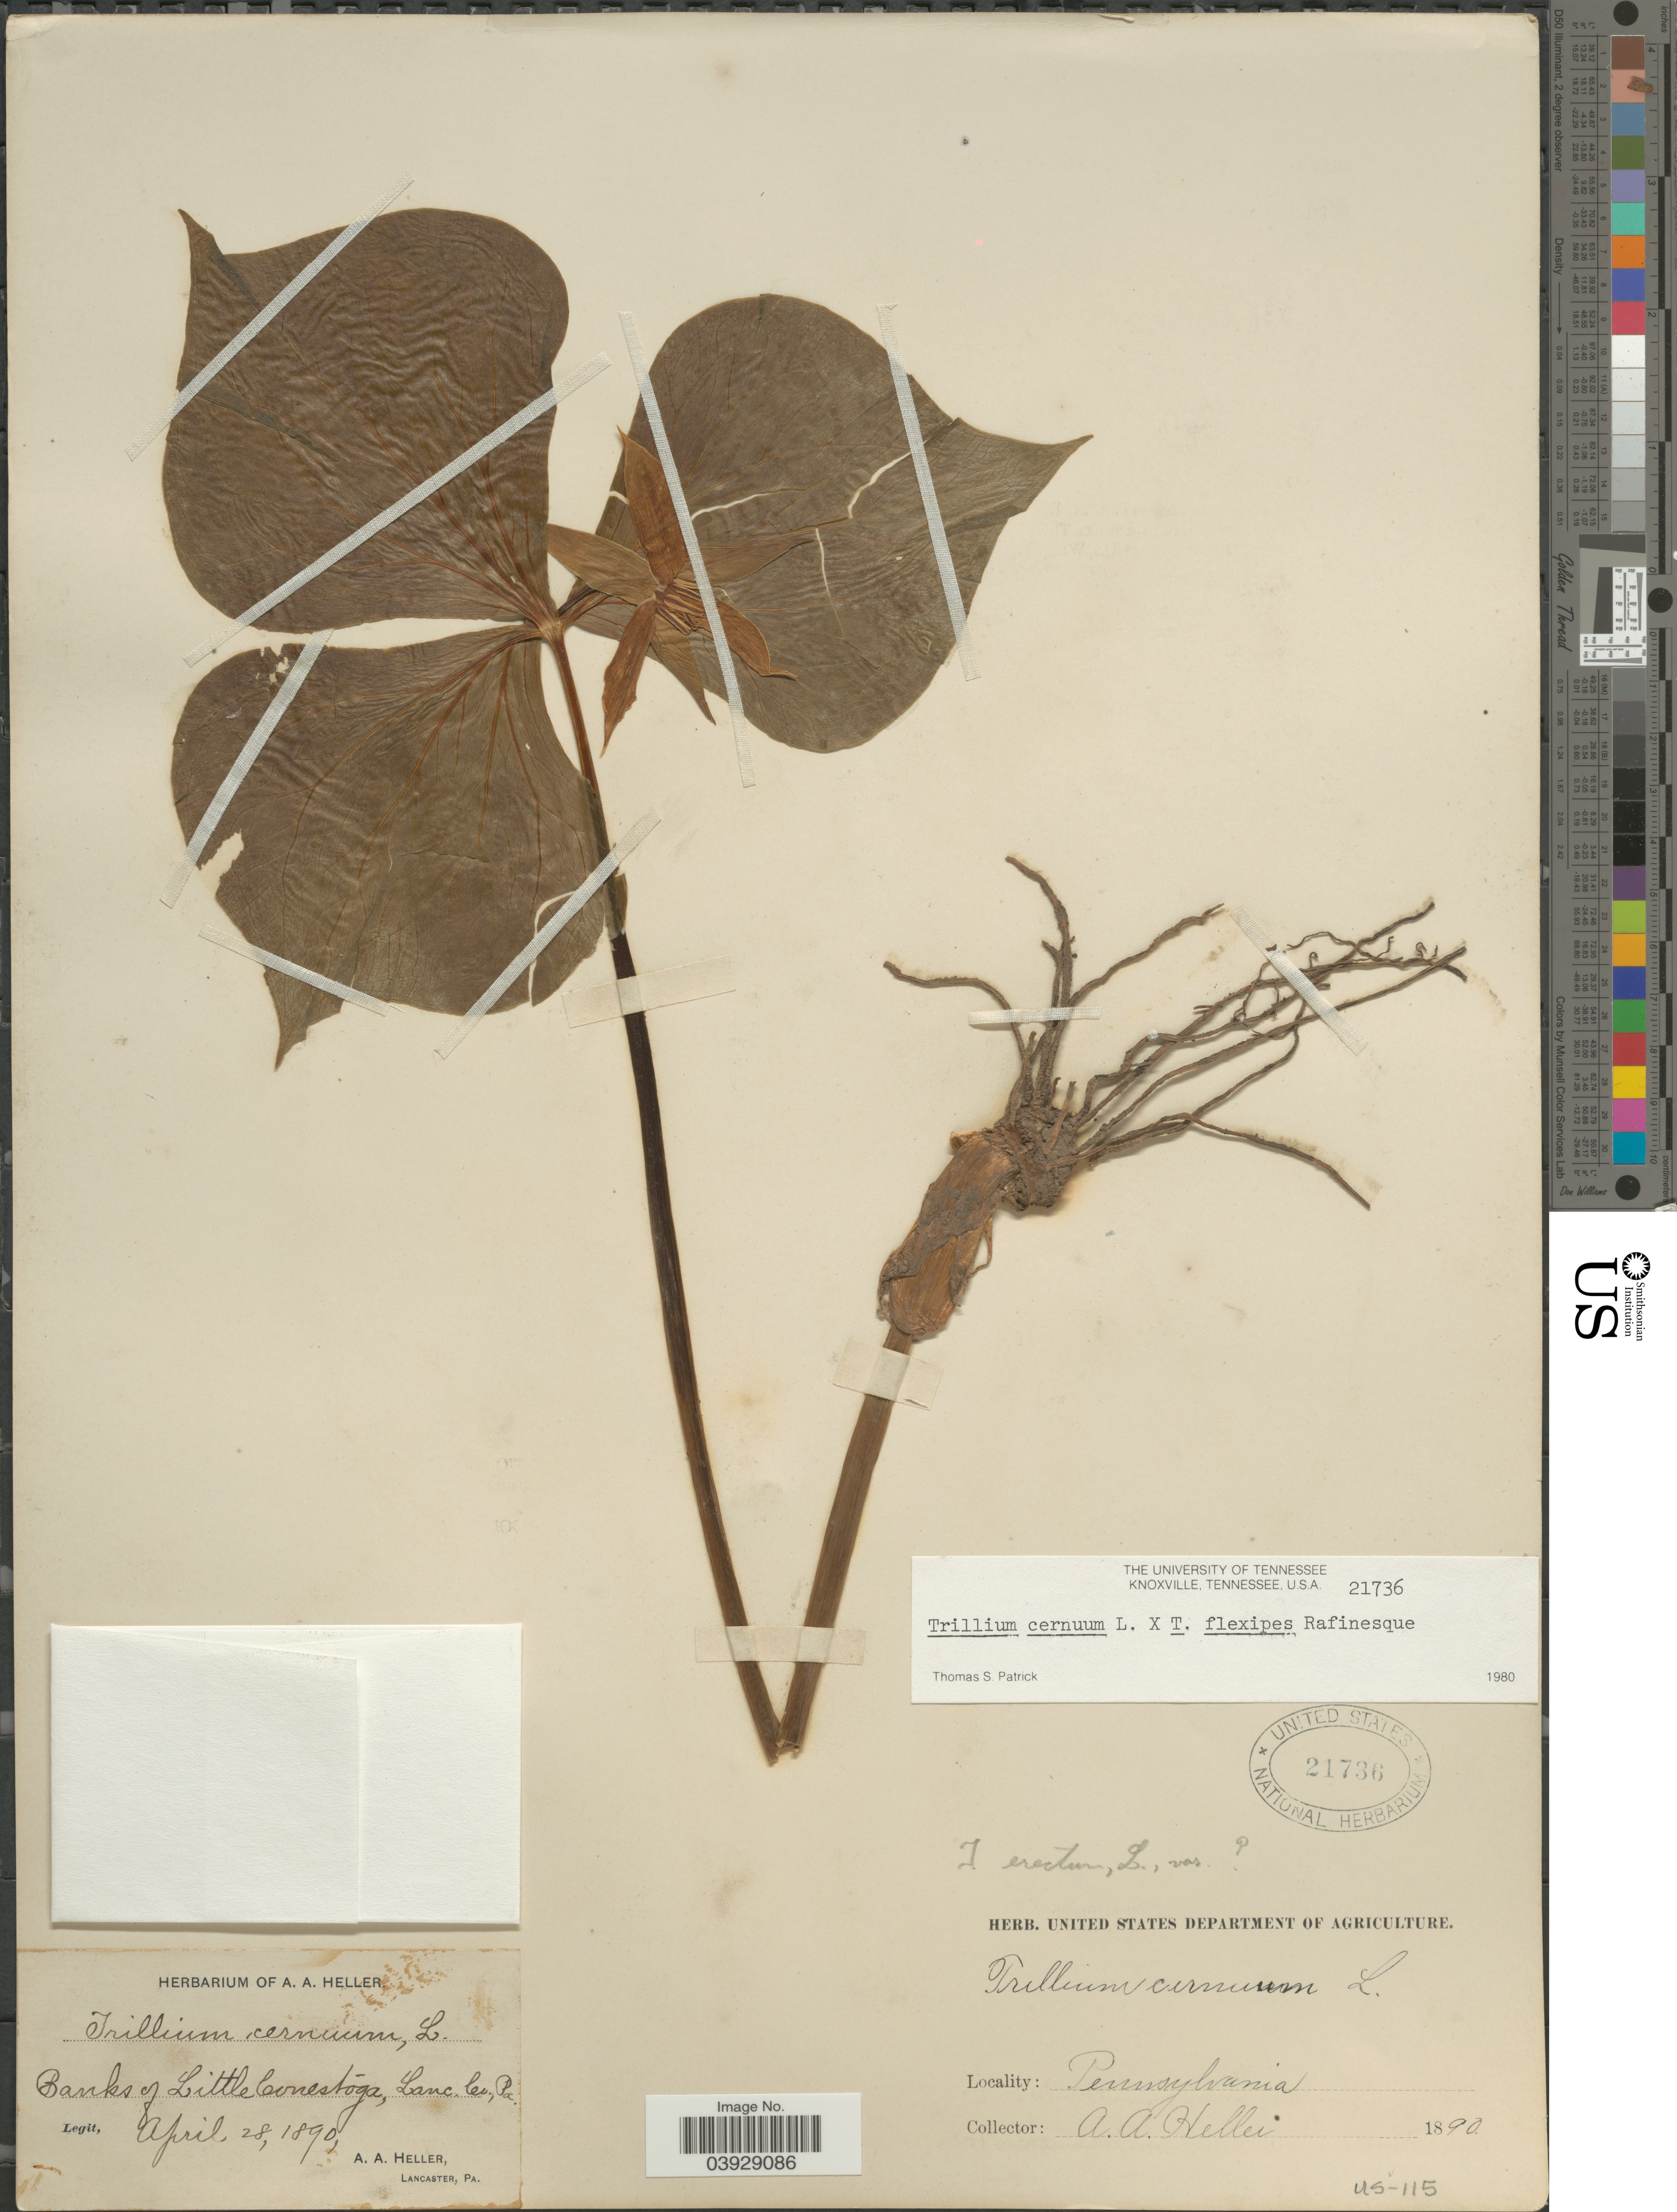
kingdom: Plantae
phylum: Tracheophyta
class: Liliopsida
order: Liliales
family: Melanthiaceae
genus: Trillium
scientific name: Trillium cernuum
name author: L.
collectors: A. A. Heller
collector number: US-115?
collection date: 1890-04-28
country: United States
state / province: Pennsylvania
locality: Banks of Little Conestoga, Lanc. Co.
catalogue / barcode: US 21736